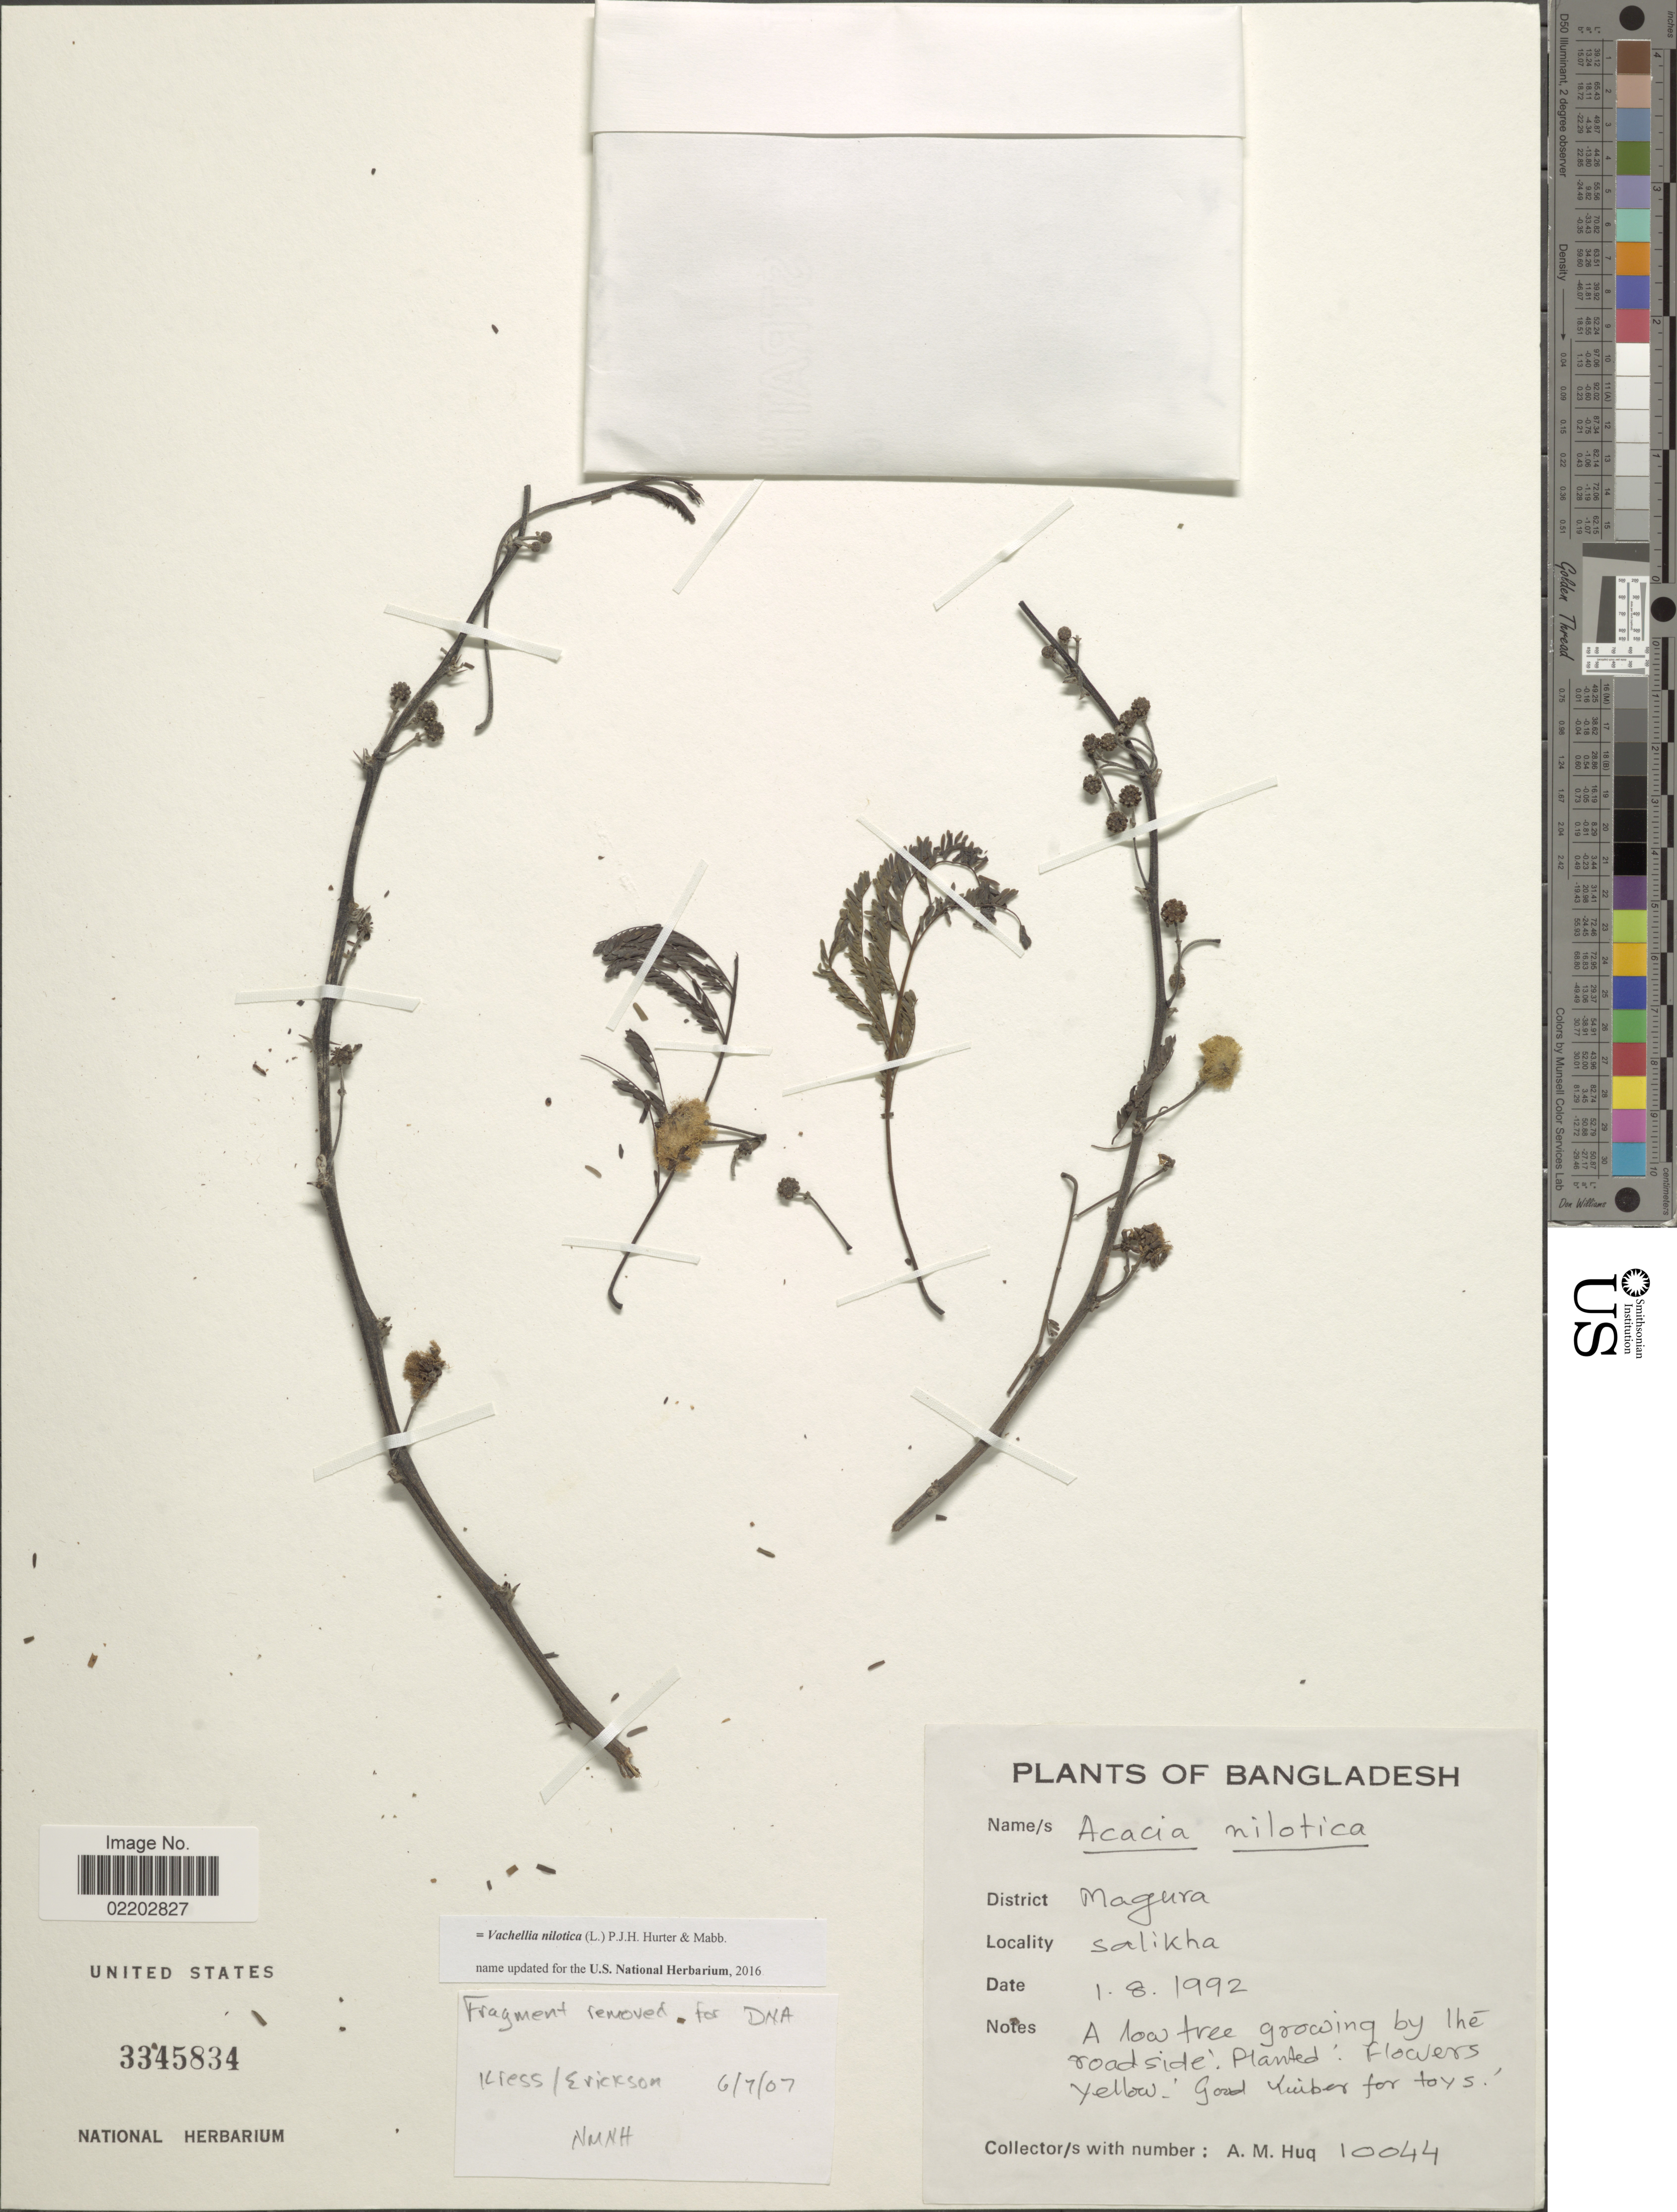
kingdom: Plantae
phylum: Tracheophyta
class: Magnoliopsida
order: Fabales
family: Fabaceae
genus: Vachellia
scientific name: Vachellia nilotica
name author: (L.) P.J.H. Hurter & Mabb.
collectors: A. M. Huq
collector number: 10044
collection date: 1992-08-01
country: Bangladesh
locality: District Magura, Salikha, growing by the roadside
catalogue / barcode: US 3345834